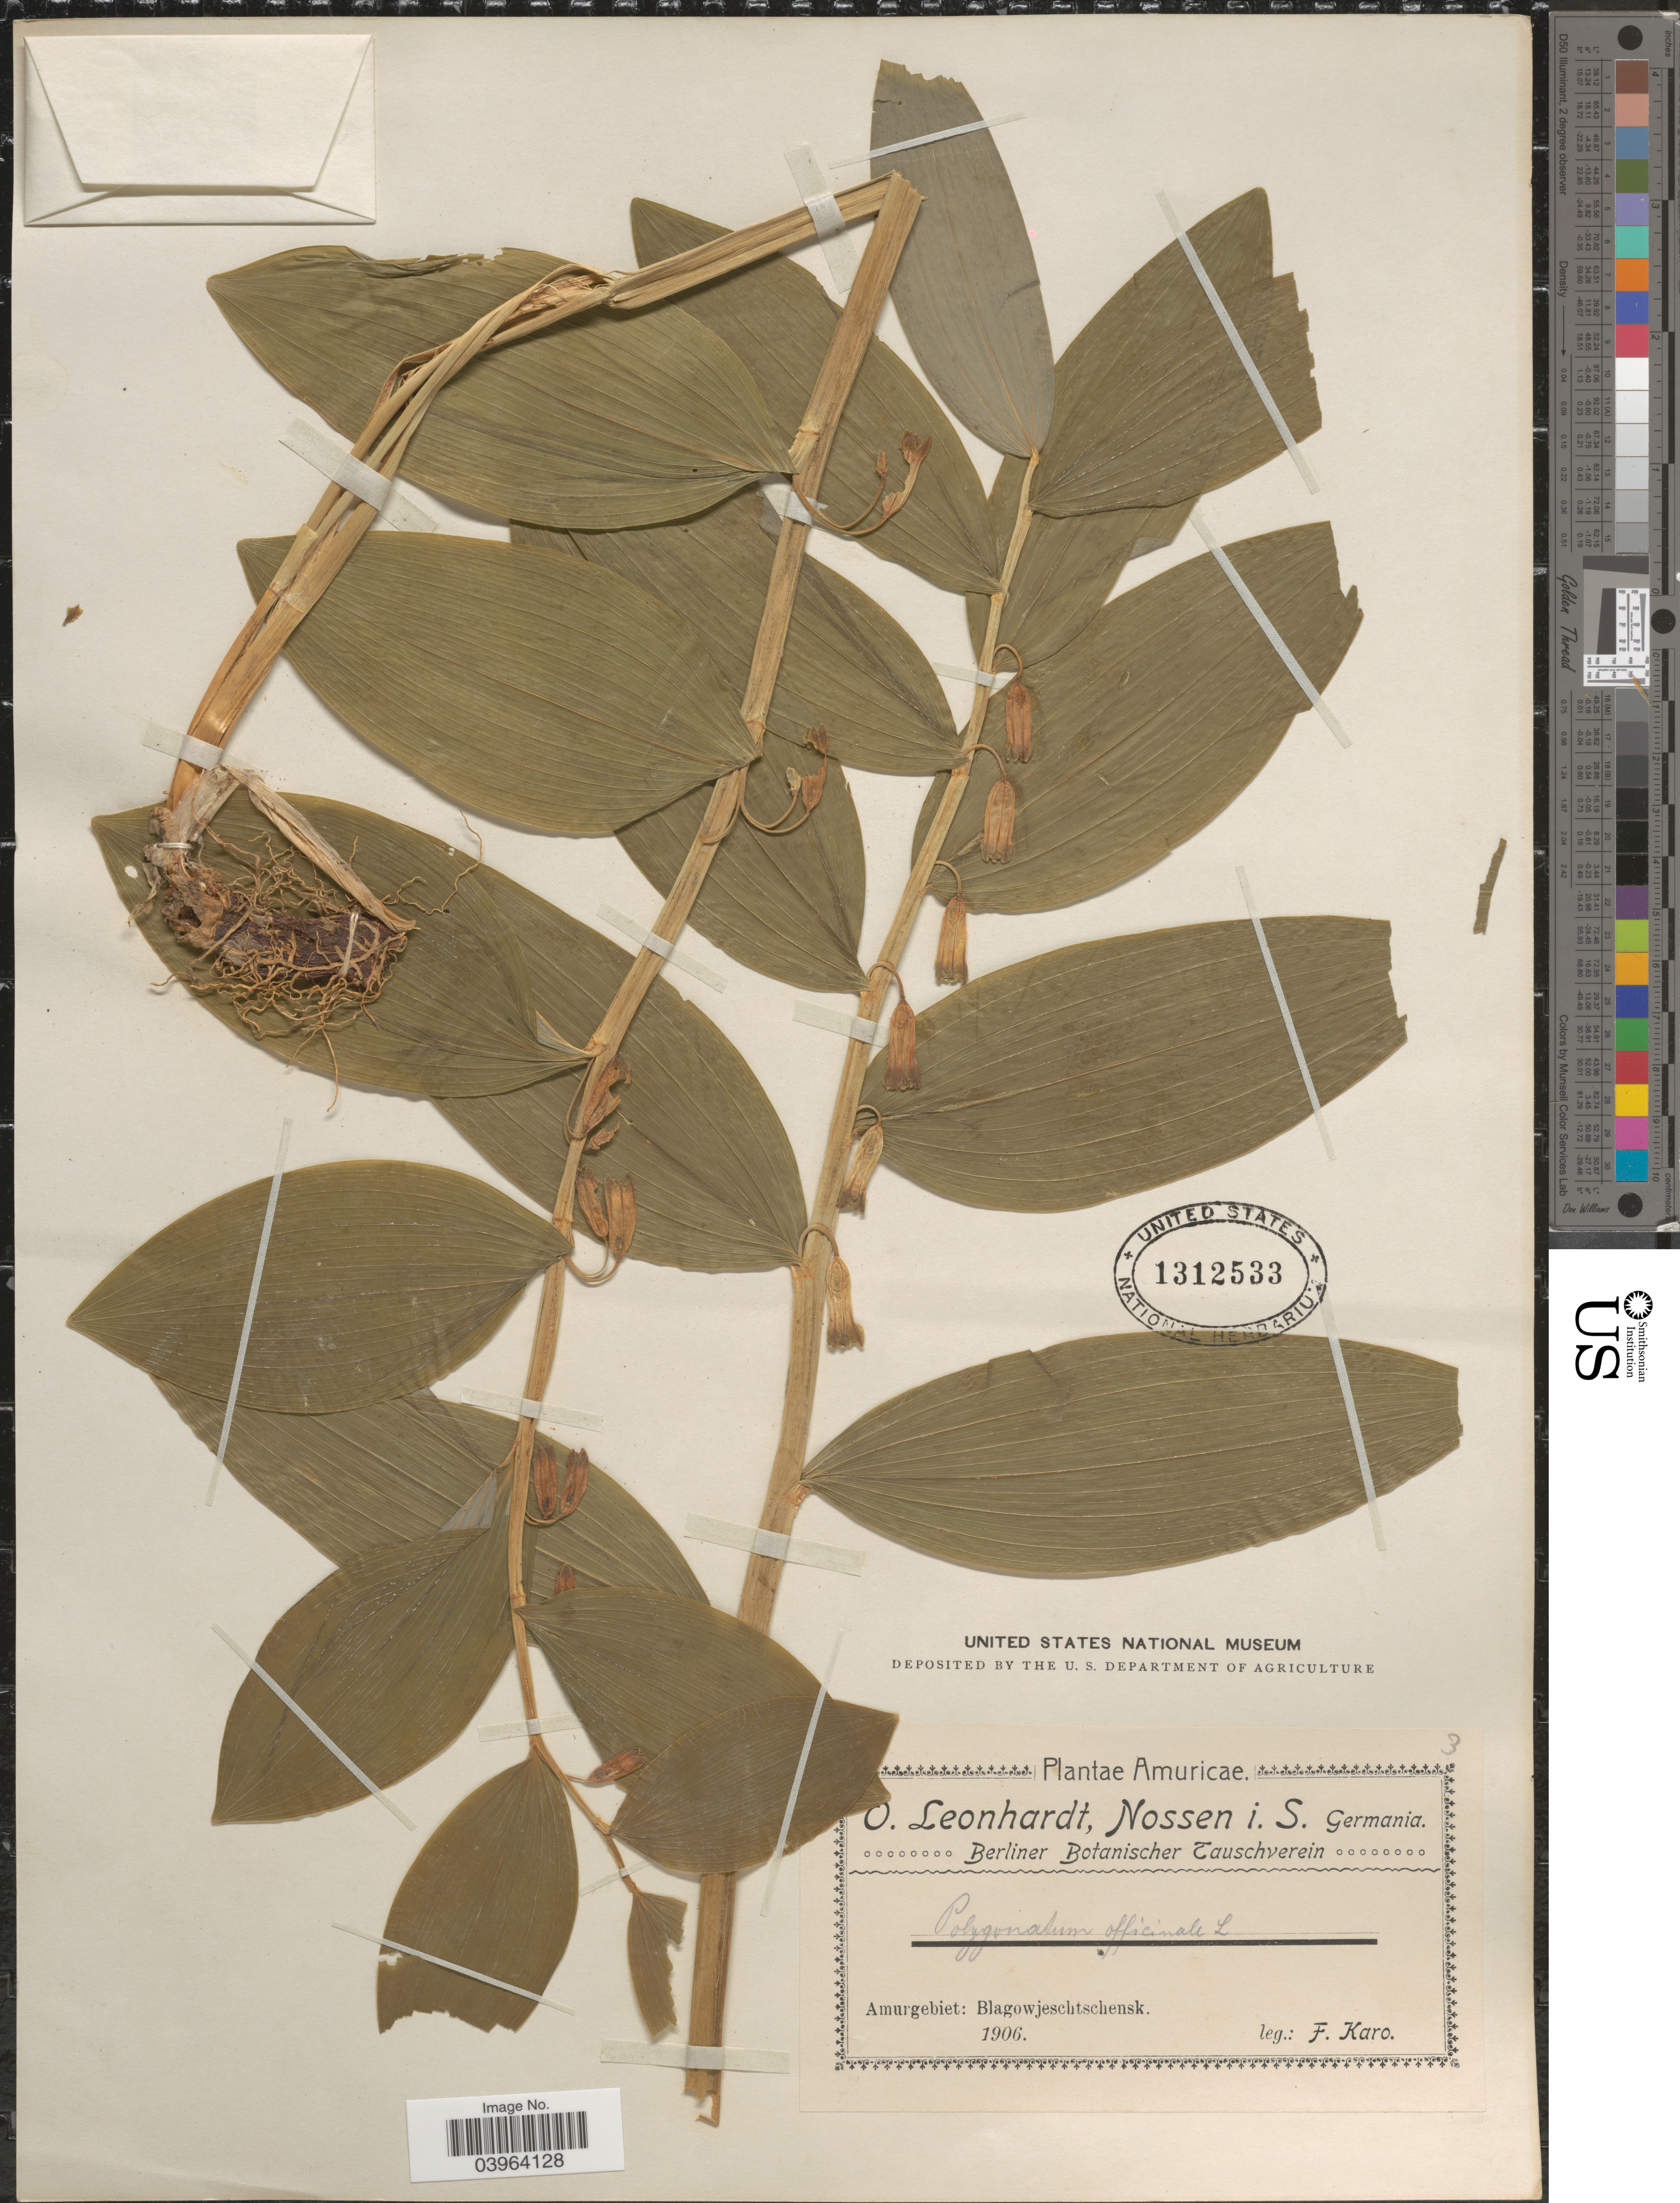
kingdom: Plantae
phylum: Tracheophyta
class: Liliopsida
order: Asparagales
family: Asparagaceae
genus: Polygonatum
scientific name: Polygonatum odoratum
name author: (Mill.) Druce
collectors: F. Karo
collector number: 3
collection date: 1906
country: Russian Federation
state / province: Amur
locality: Amuricae. Amurgebiet: Blagowjeschtschensk.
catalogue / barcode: US 1312533